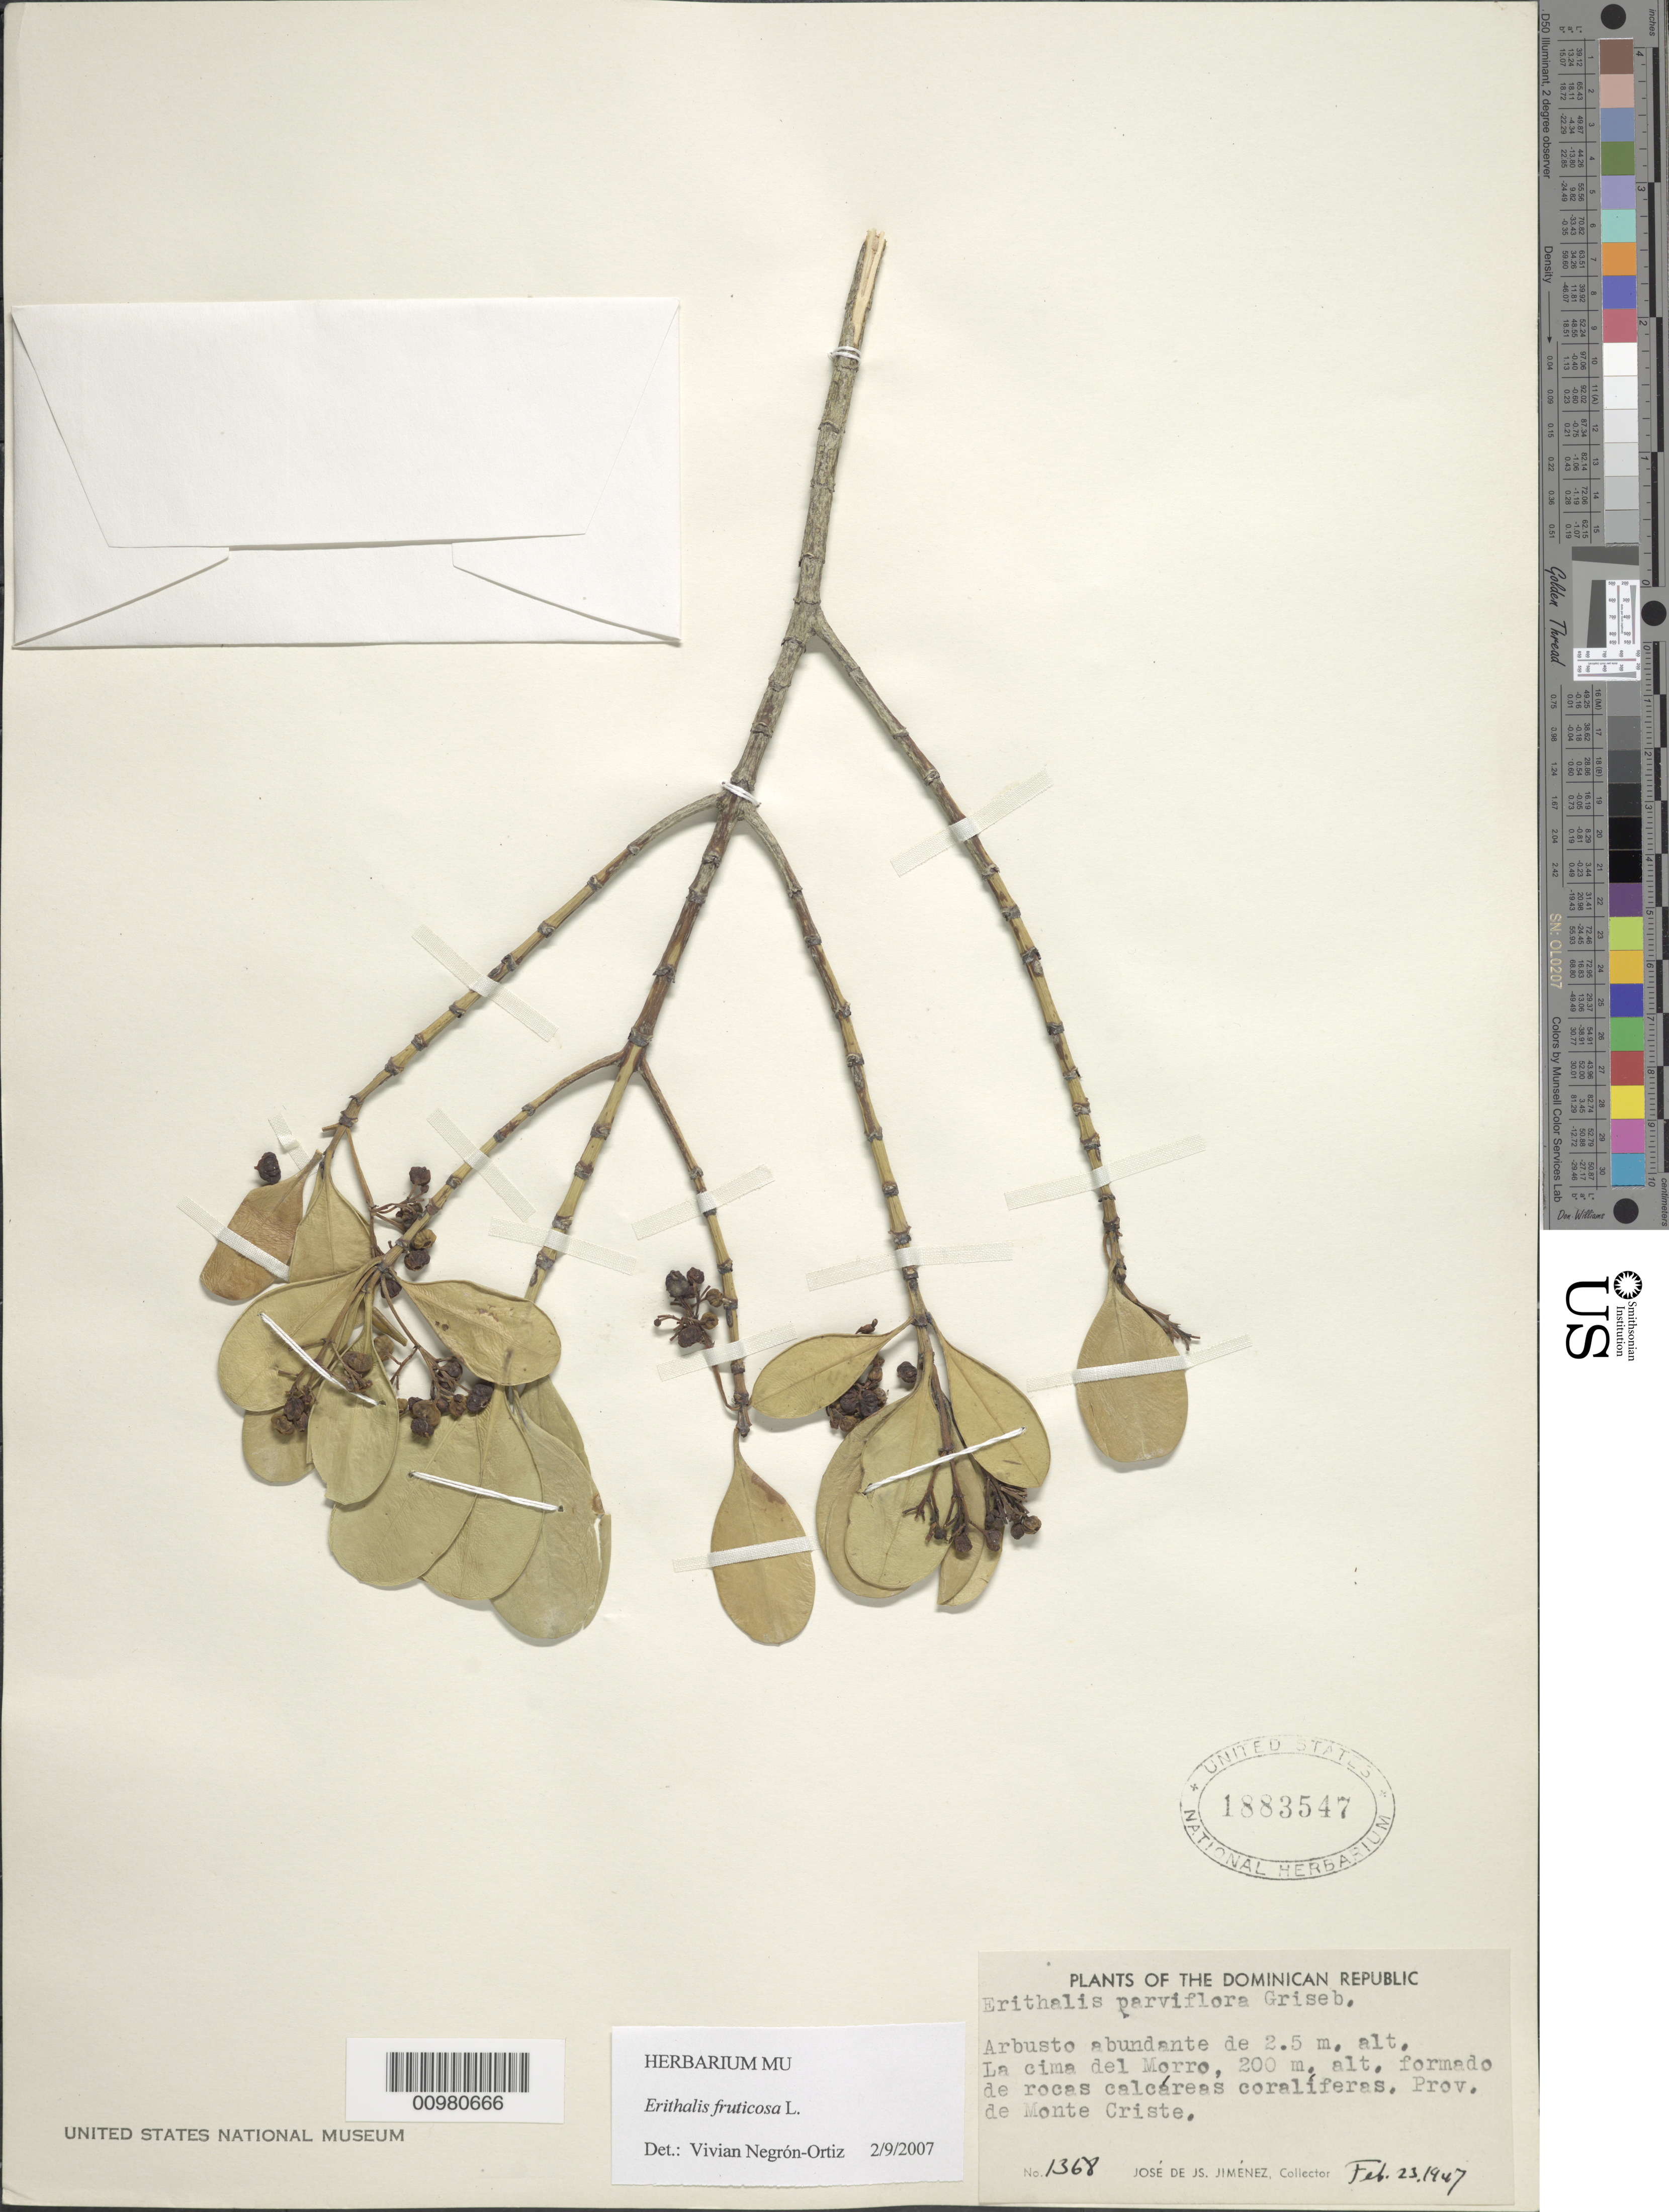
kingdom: Plantae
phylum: Tracheophyta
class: Magnoliopsida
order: Gentianales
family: Rubiaceae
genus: Erithalis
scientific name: Erithalis fruticosa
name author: L.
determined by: Negrón-Ortiz, V.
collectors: J. J. Jiménez Almonte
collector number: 1368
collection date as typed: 23 Feb 1947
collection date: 1947-02-23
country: Dominican Republic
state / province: Monte Cristi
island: Hispaniola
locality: La cima del Morro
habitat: Formado de rocas calcáreas coralíferas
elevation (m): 200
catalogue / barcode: US 1883547